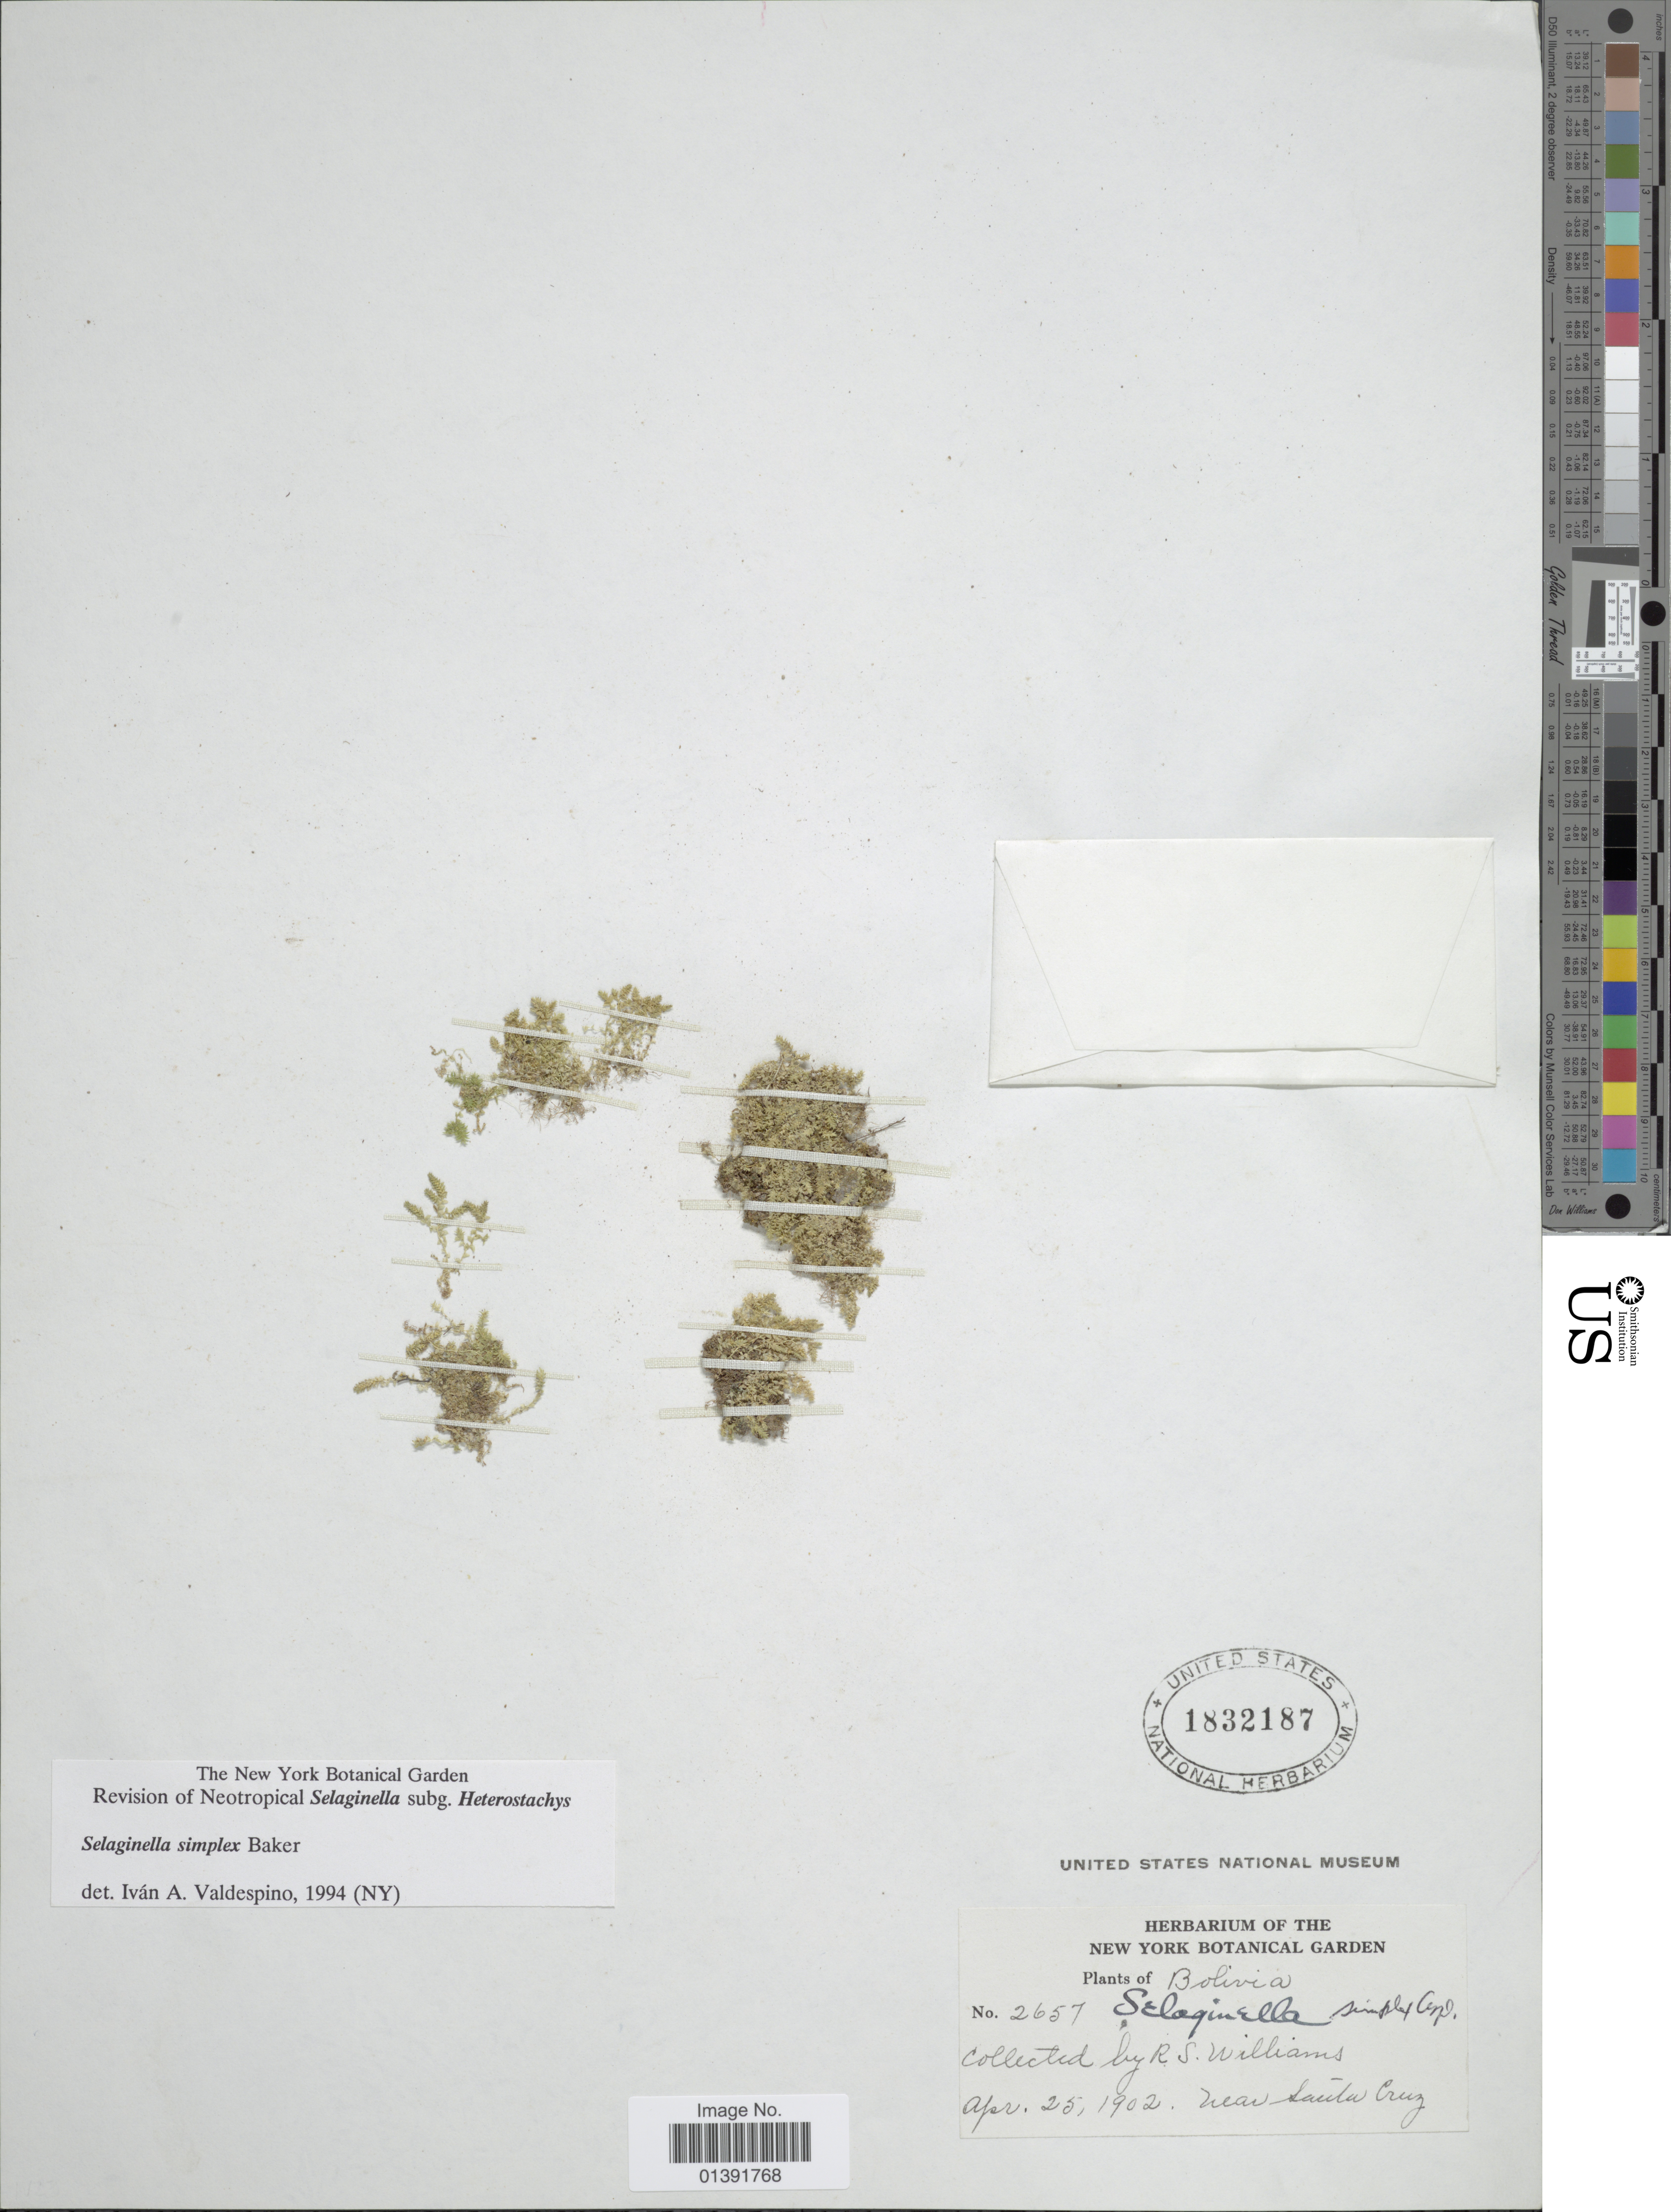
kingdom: Plantae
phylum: Tracheophyta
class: Lycopodiopsida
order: Selaginellales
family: Selaginellaceae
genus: Selaginella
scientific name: Selaginella simplex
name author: Baker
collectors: R. S. Williams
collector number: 2657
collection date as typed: Apr. 25, 1902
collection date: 1902-04-25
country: Bolivia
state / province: La Paz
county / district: Franz Tamayo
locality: Near Santa Cruz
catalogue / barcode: US 1832187